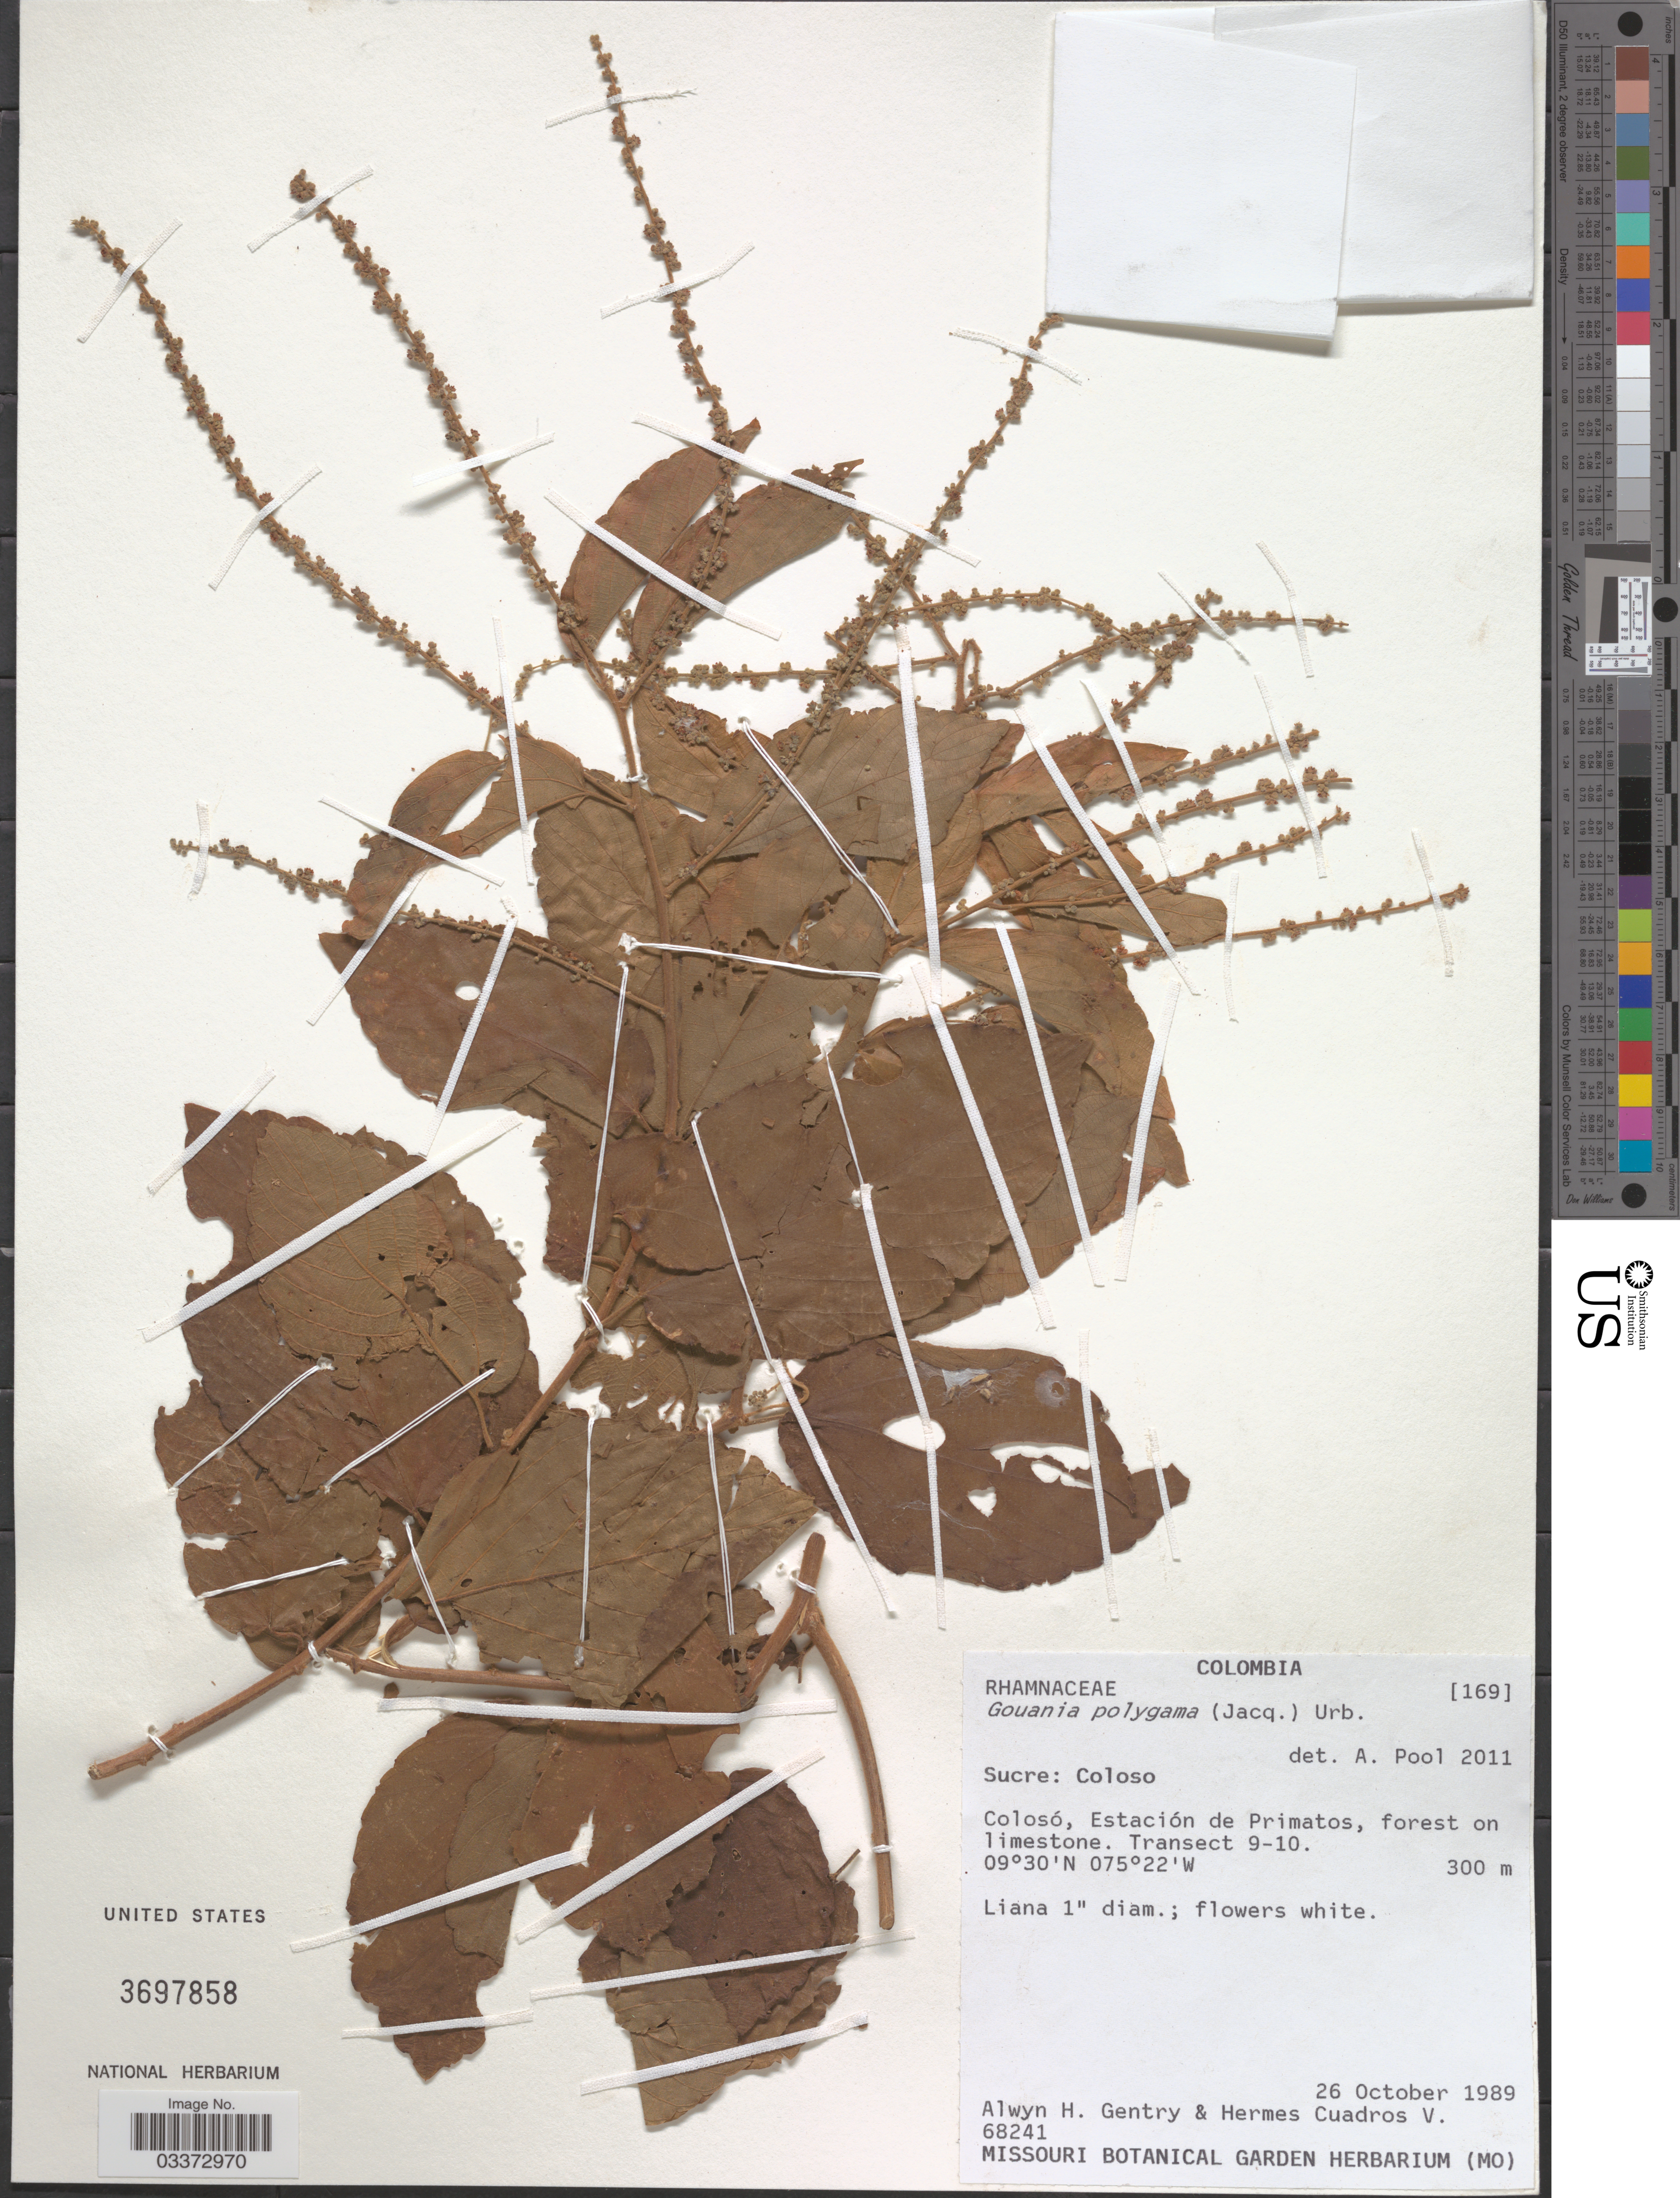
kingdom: Plantae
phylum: Tracheophyta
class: Magnoliopsida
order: Rosales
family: Rhamnaceae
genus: Gouania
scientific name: Gouania polygama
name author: (Jacq.) Urb.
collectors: A. H. Gentry & H. Cuadros V.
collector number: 68241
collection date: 1989-10-26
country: Colombia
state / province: Sucre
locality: Coloso. Colosó, Estación de Primatos. Transect 9-10.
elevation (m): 300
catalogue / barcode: US 3697858